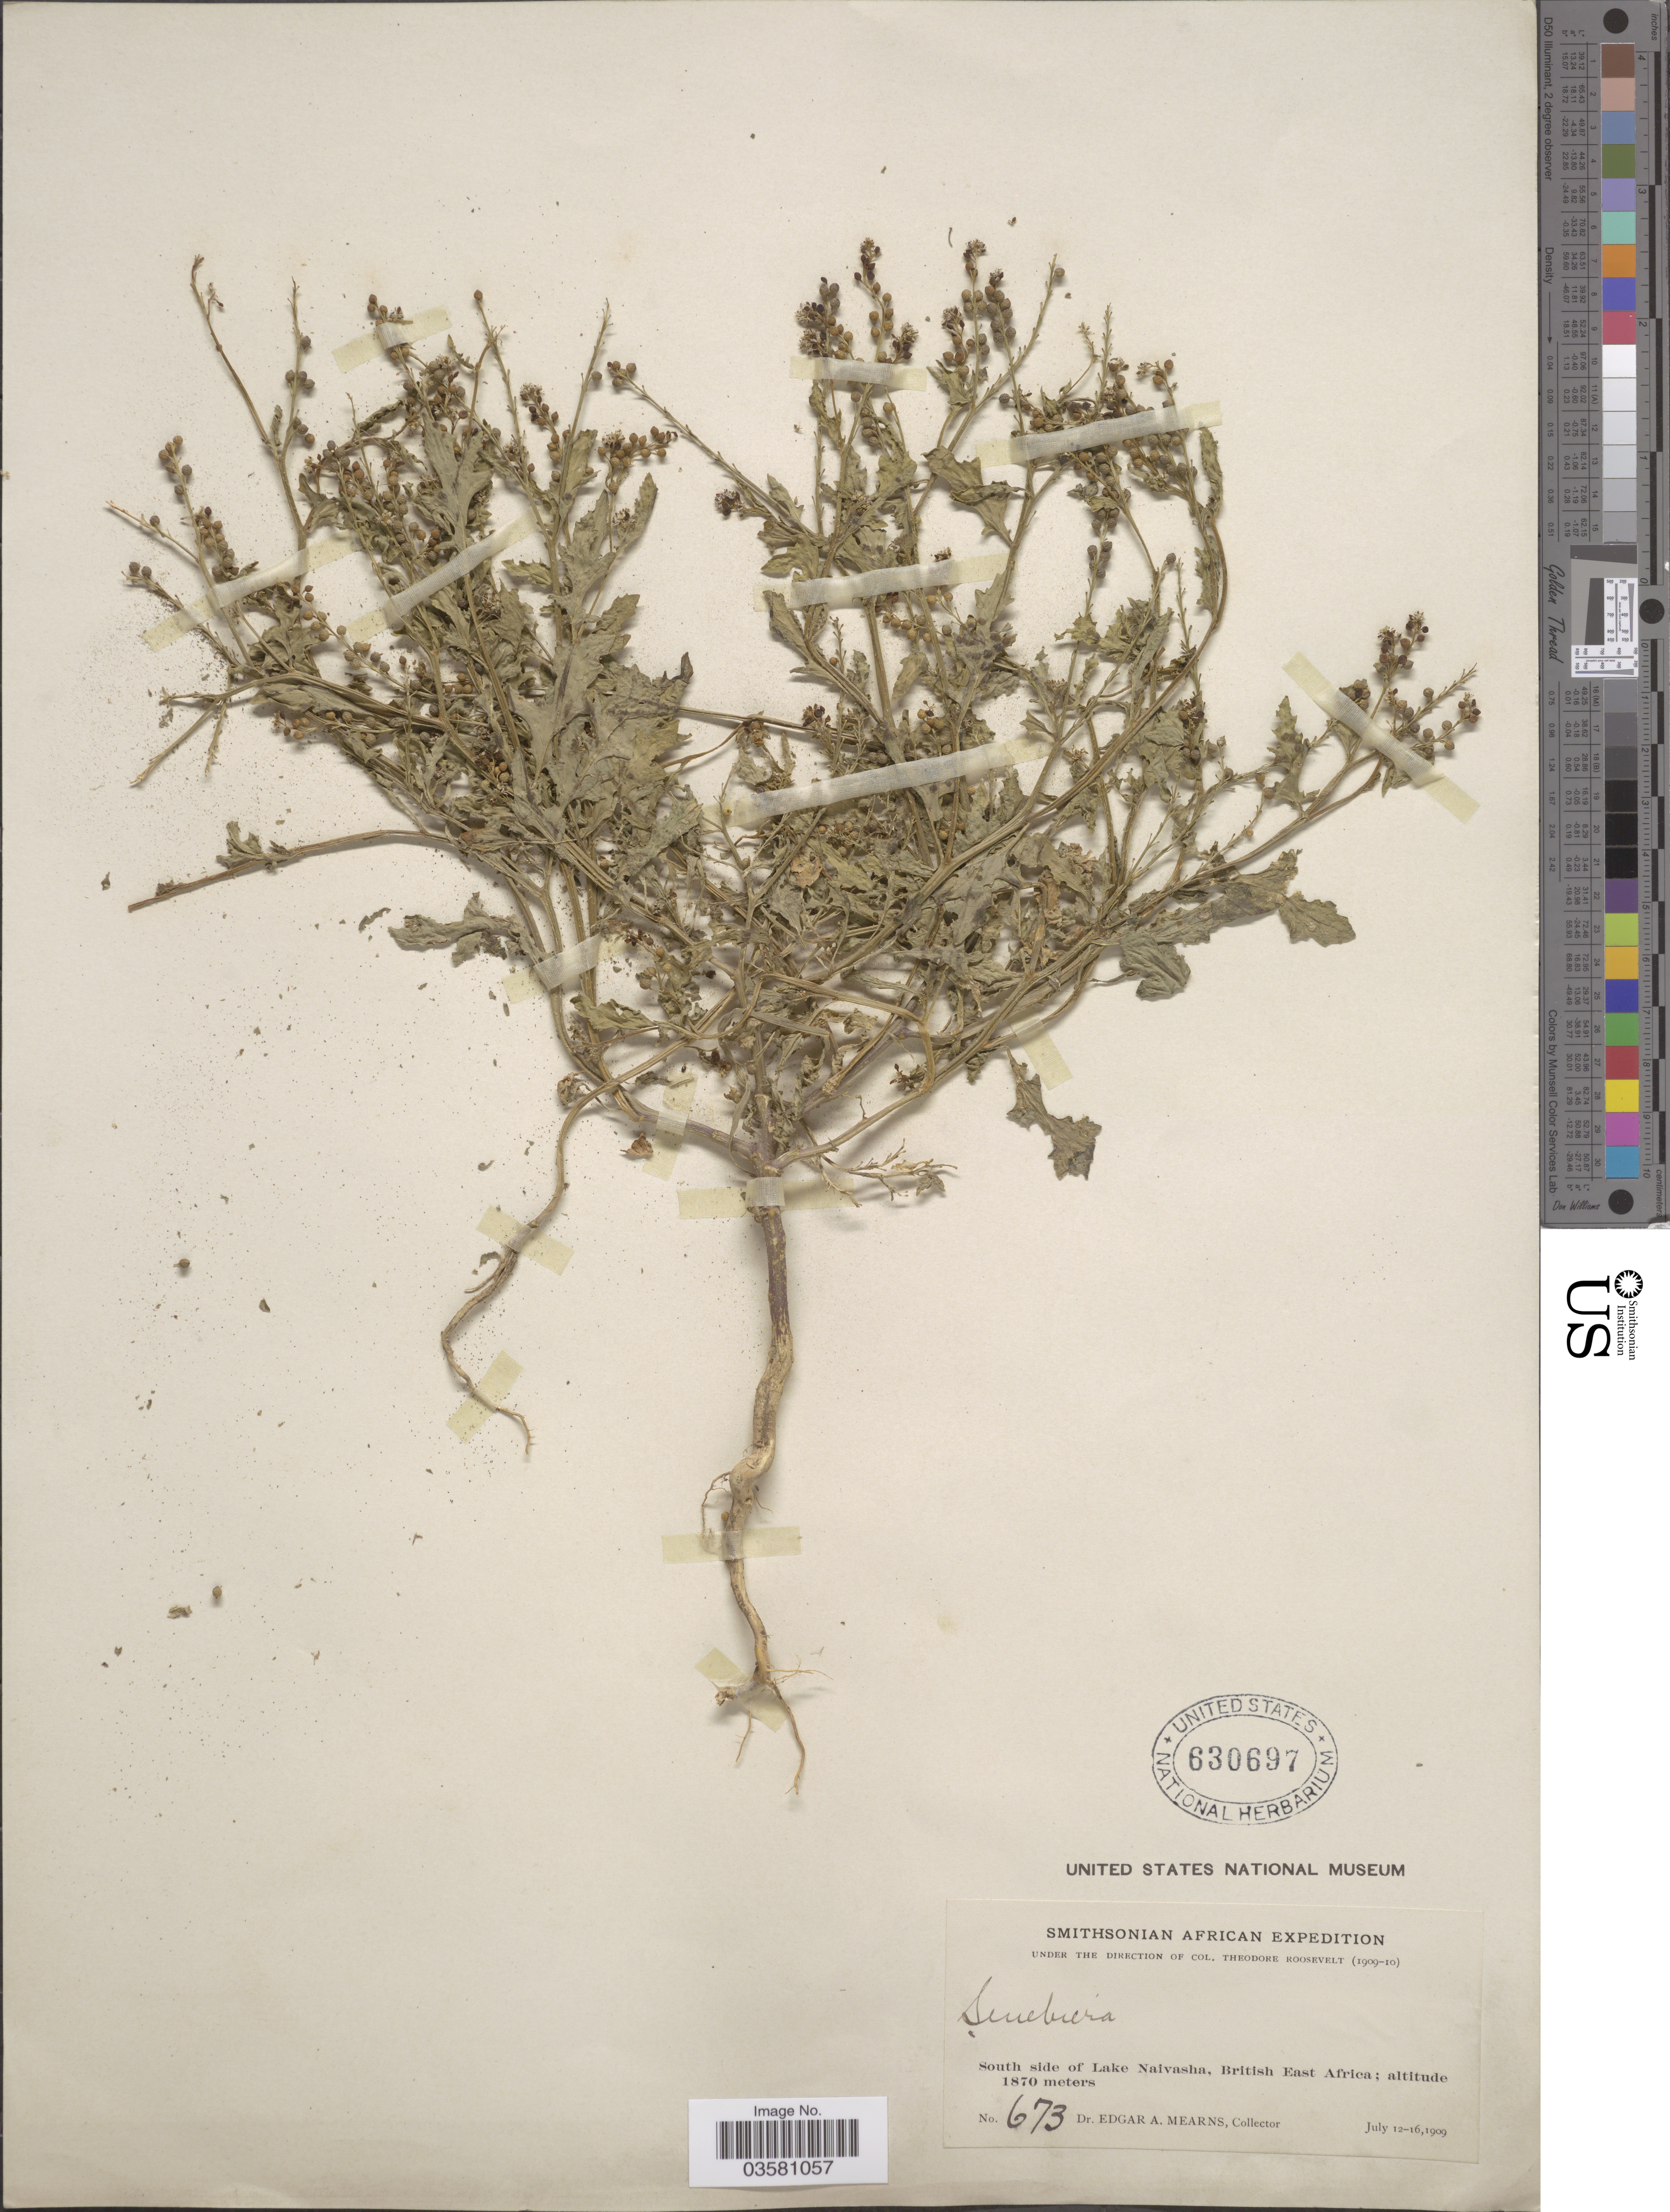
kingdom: Plantae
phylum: Tracheophyta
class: Magnoliopsida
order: Brassicales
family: Brassicaceae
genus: Calepina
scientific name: Calepina irregularis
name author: (Asso) Thell.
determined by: Al-Shehbaz, I. A., (MO), Missouri Botanical Garden (UNITED STATES)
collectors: E. A. Mearns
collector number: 673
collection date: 1909-07-12/1909-07-16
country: Kenya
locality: South side of Lake Naivasha, British East Africa.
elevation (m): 1870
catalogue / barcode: US 630697